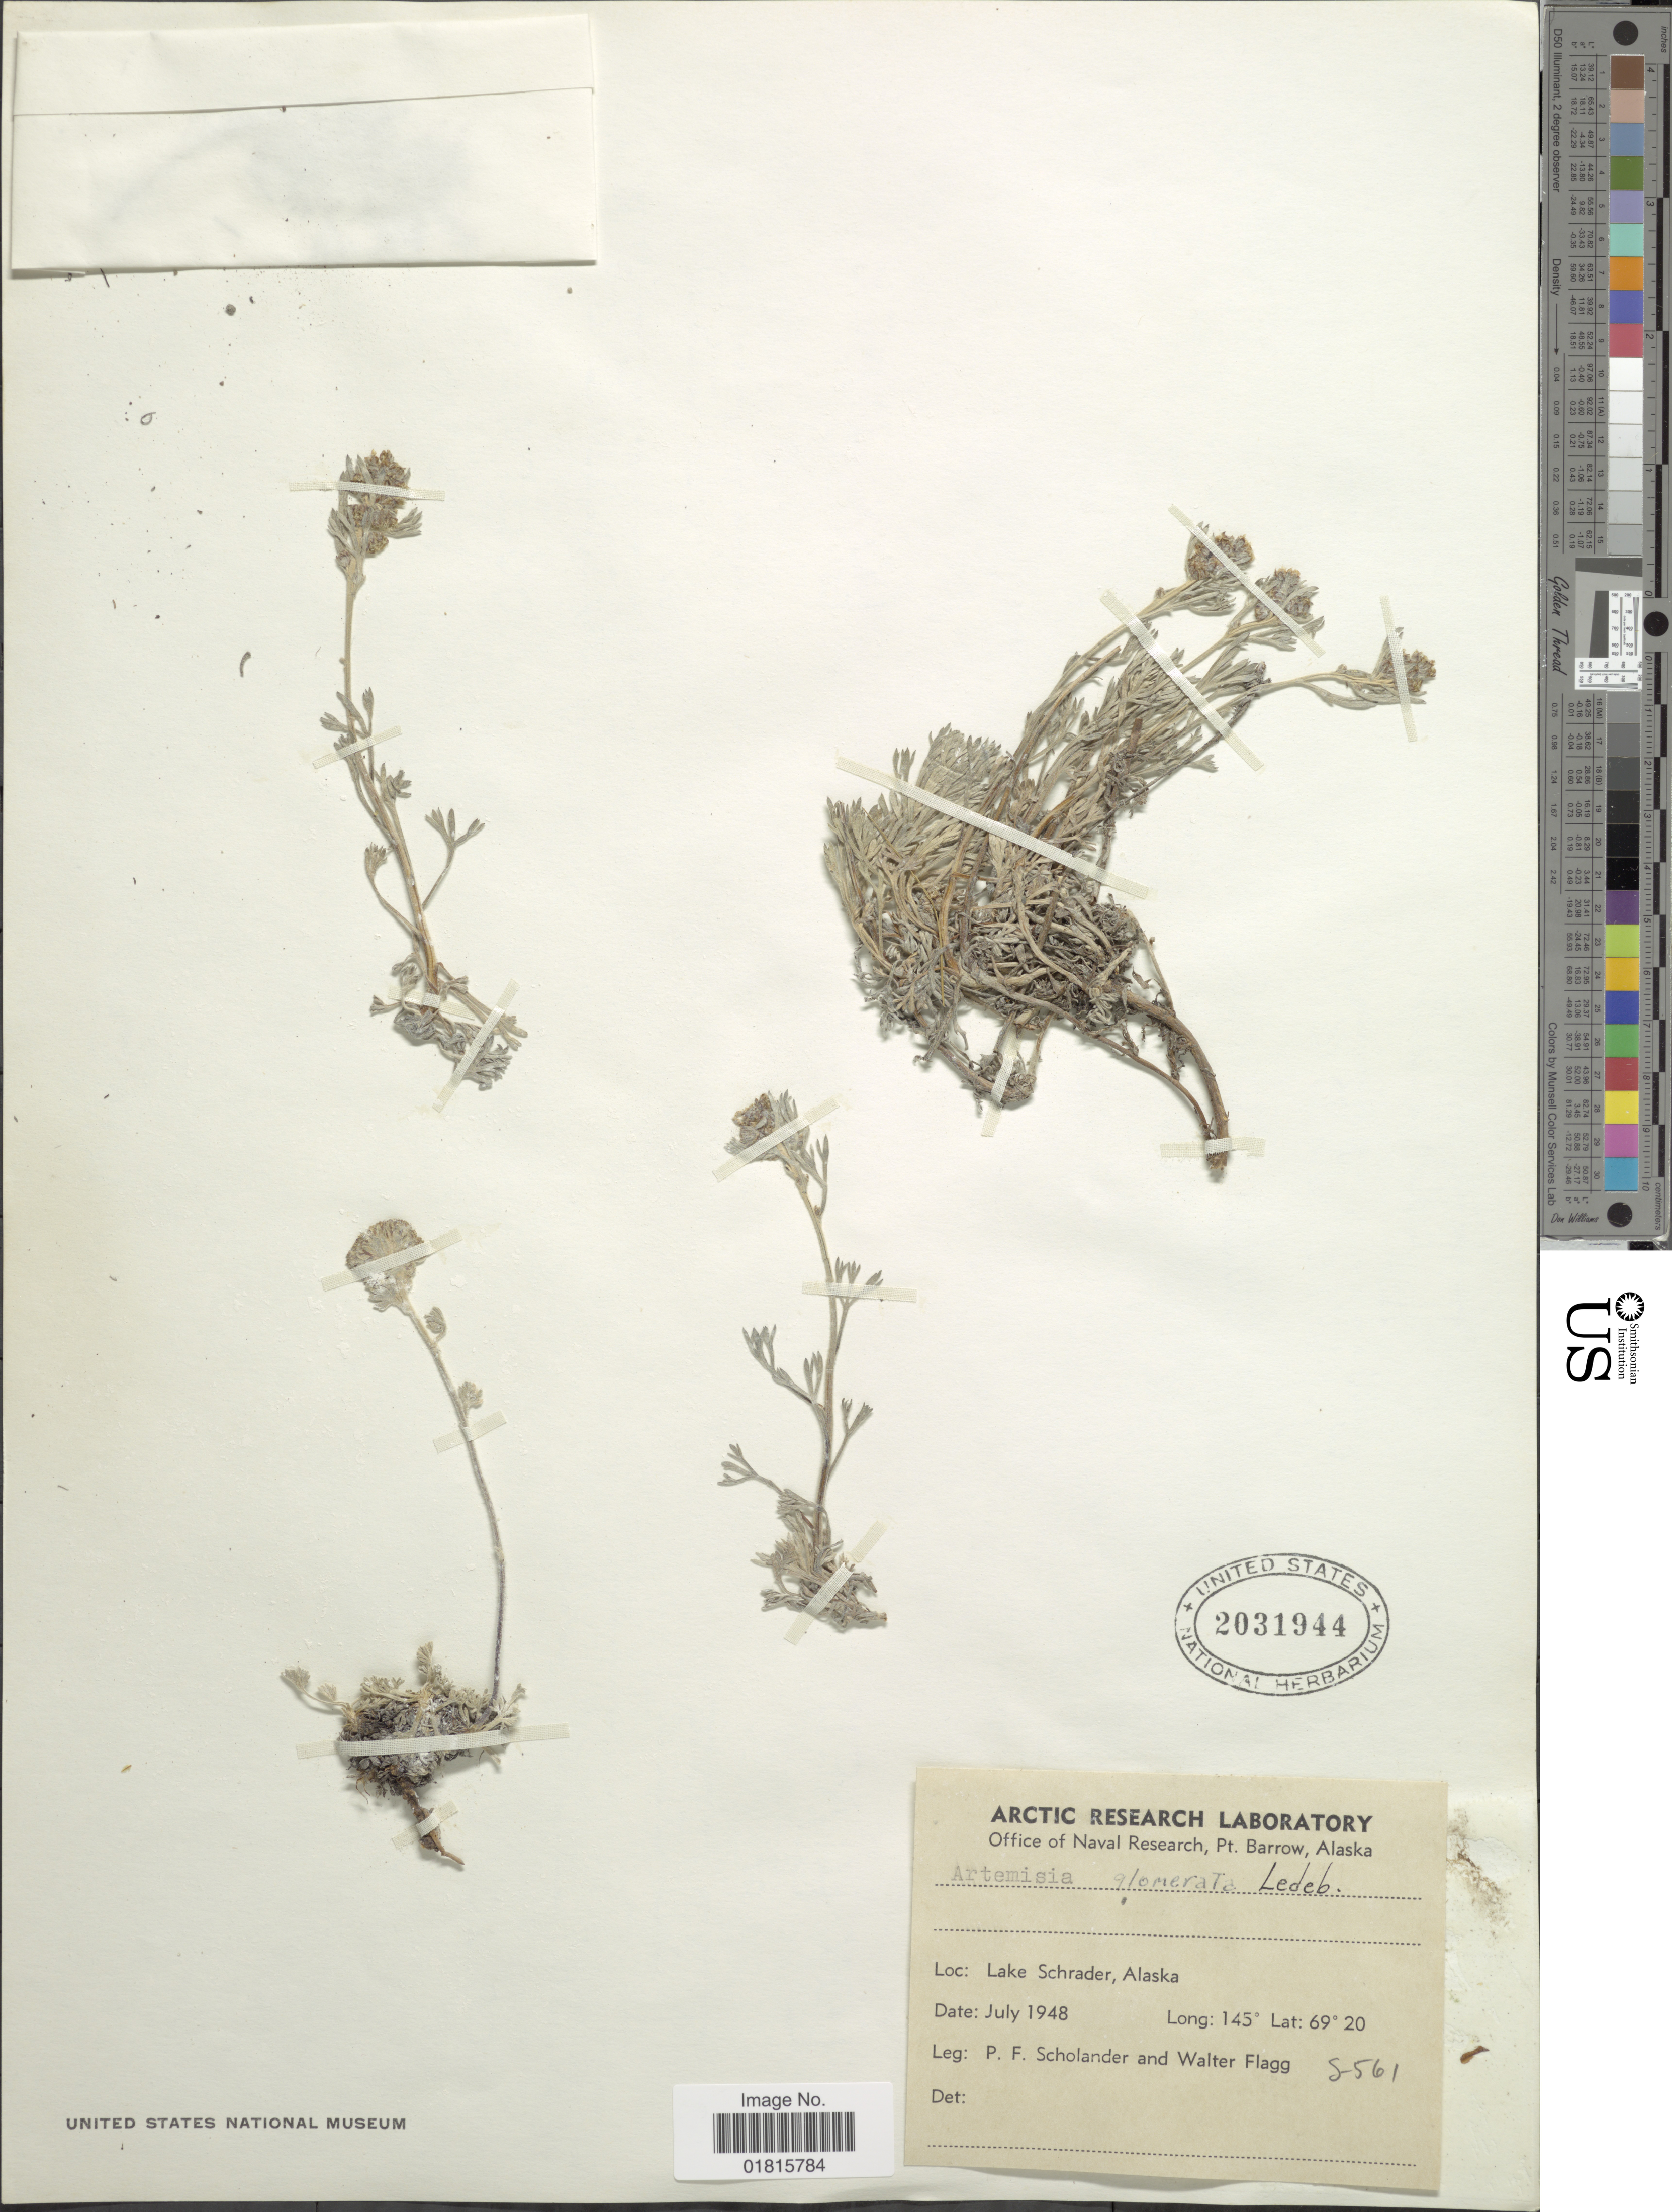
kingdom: Plantae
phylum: Tracheophyta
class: Magnoliopsida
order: Asterales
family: Asteraceae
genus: Artemisia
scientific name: Artemisia glomerata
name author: Ledeb.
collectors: P. Scholander & W. Flagg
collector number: S-561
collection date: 1948-07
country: United States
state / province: Alaska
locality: Lake Schrader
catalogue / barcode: US 2031944